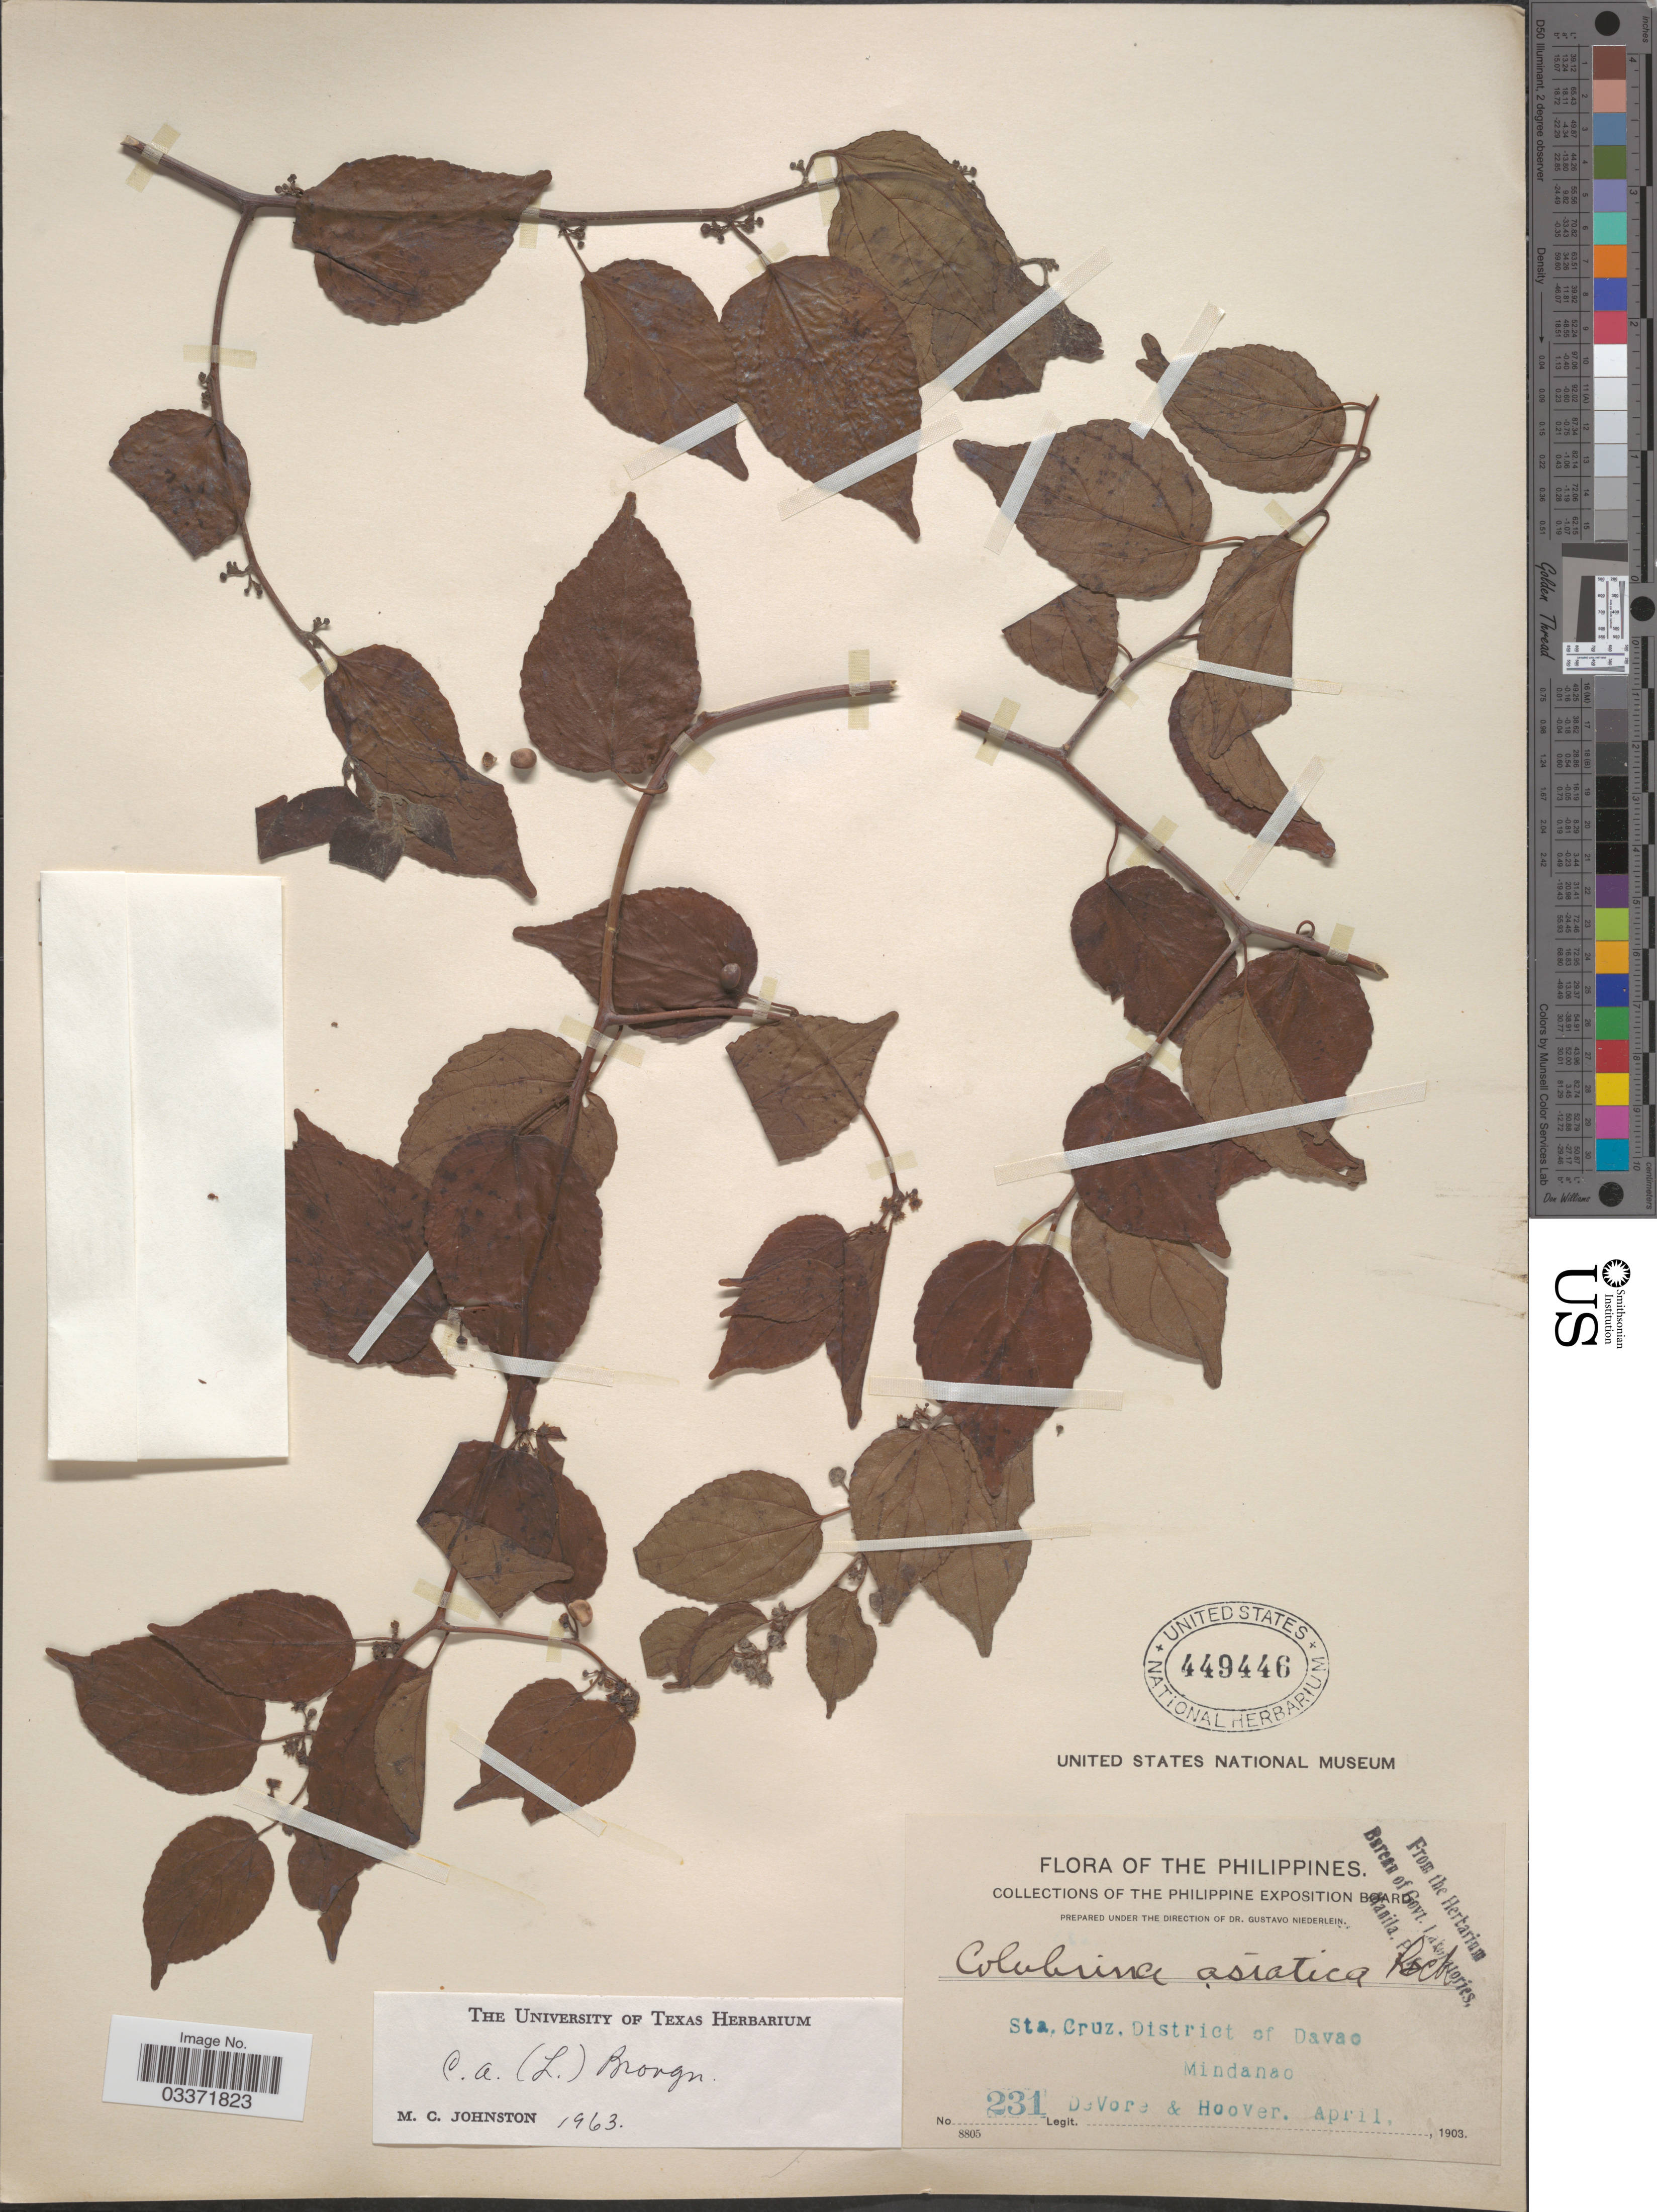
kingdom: Plantae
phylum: Tracheophyta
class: Magnoliopsida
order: Rosales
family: Rhamnaceae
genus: Colubrina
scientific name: Colubrina asiatica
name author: (L.) Brongn.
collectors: -. DeVore & -- Hoover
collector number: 231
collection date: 1903-04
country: Philippines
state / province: Davao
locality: Sta. Cruz, District of Davao, Mindanao.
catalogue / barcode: US 449446